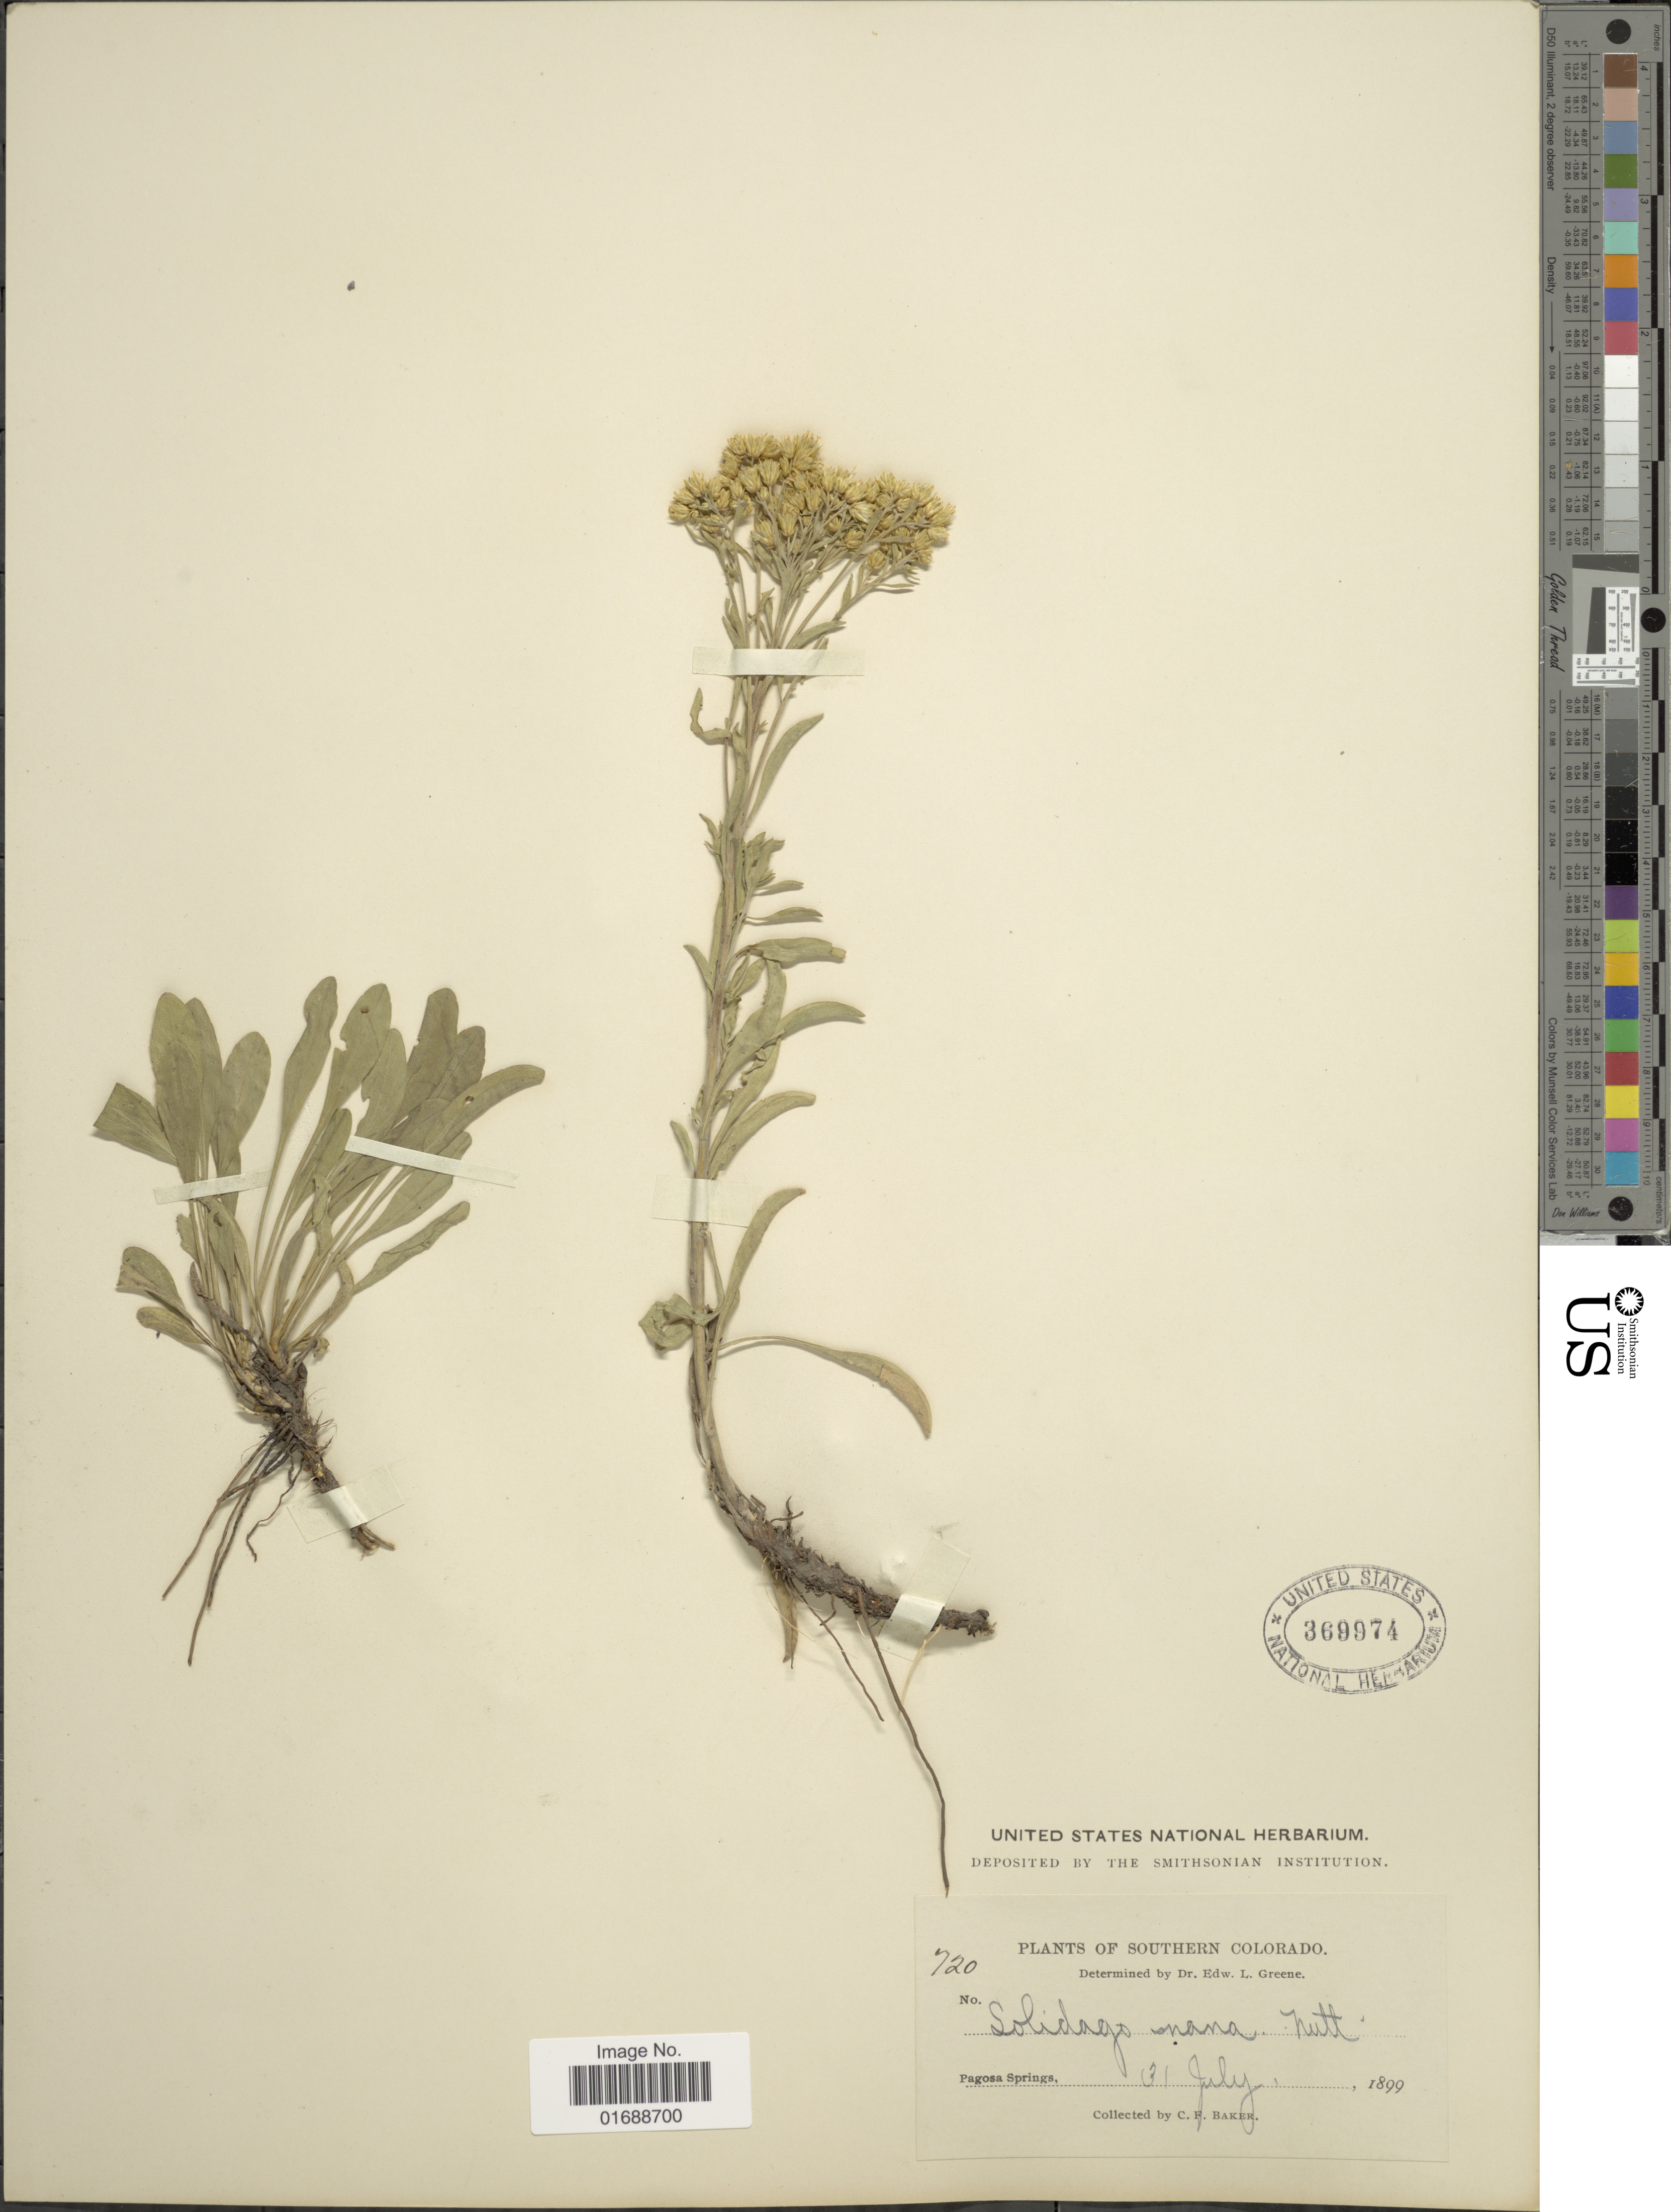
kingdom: Plantae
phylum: Tracheophyta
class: Magnoliopsida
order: Asterales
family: Asteraceae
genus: Solidago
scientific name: Solidago nana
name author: Nutt.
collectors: C. F. Baker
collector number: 720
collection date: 1899-07-31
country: United States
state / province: Colorado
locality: Southern Colorado, Pargosa Springs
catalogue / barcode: US 369974